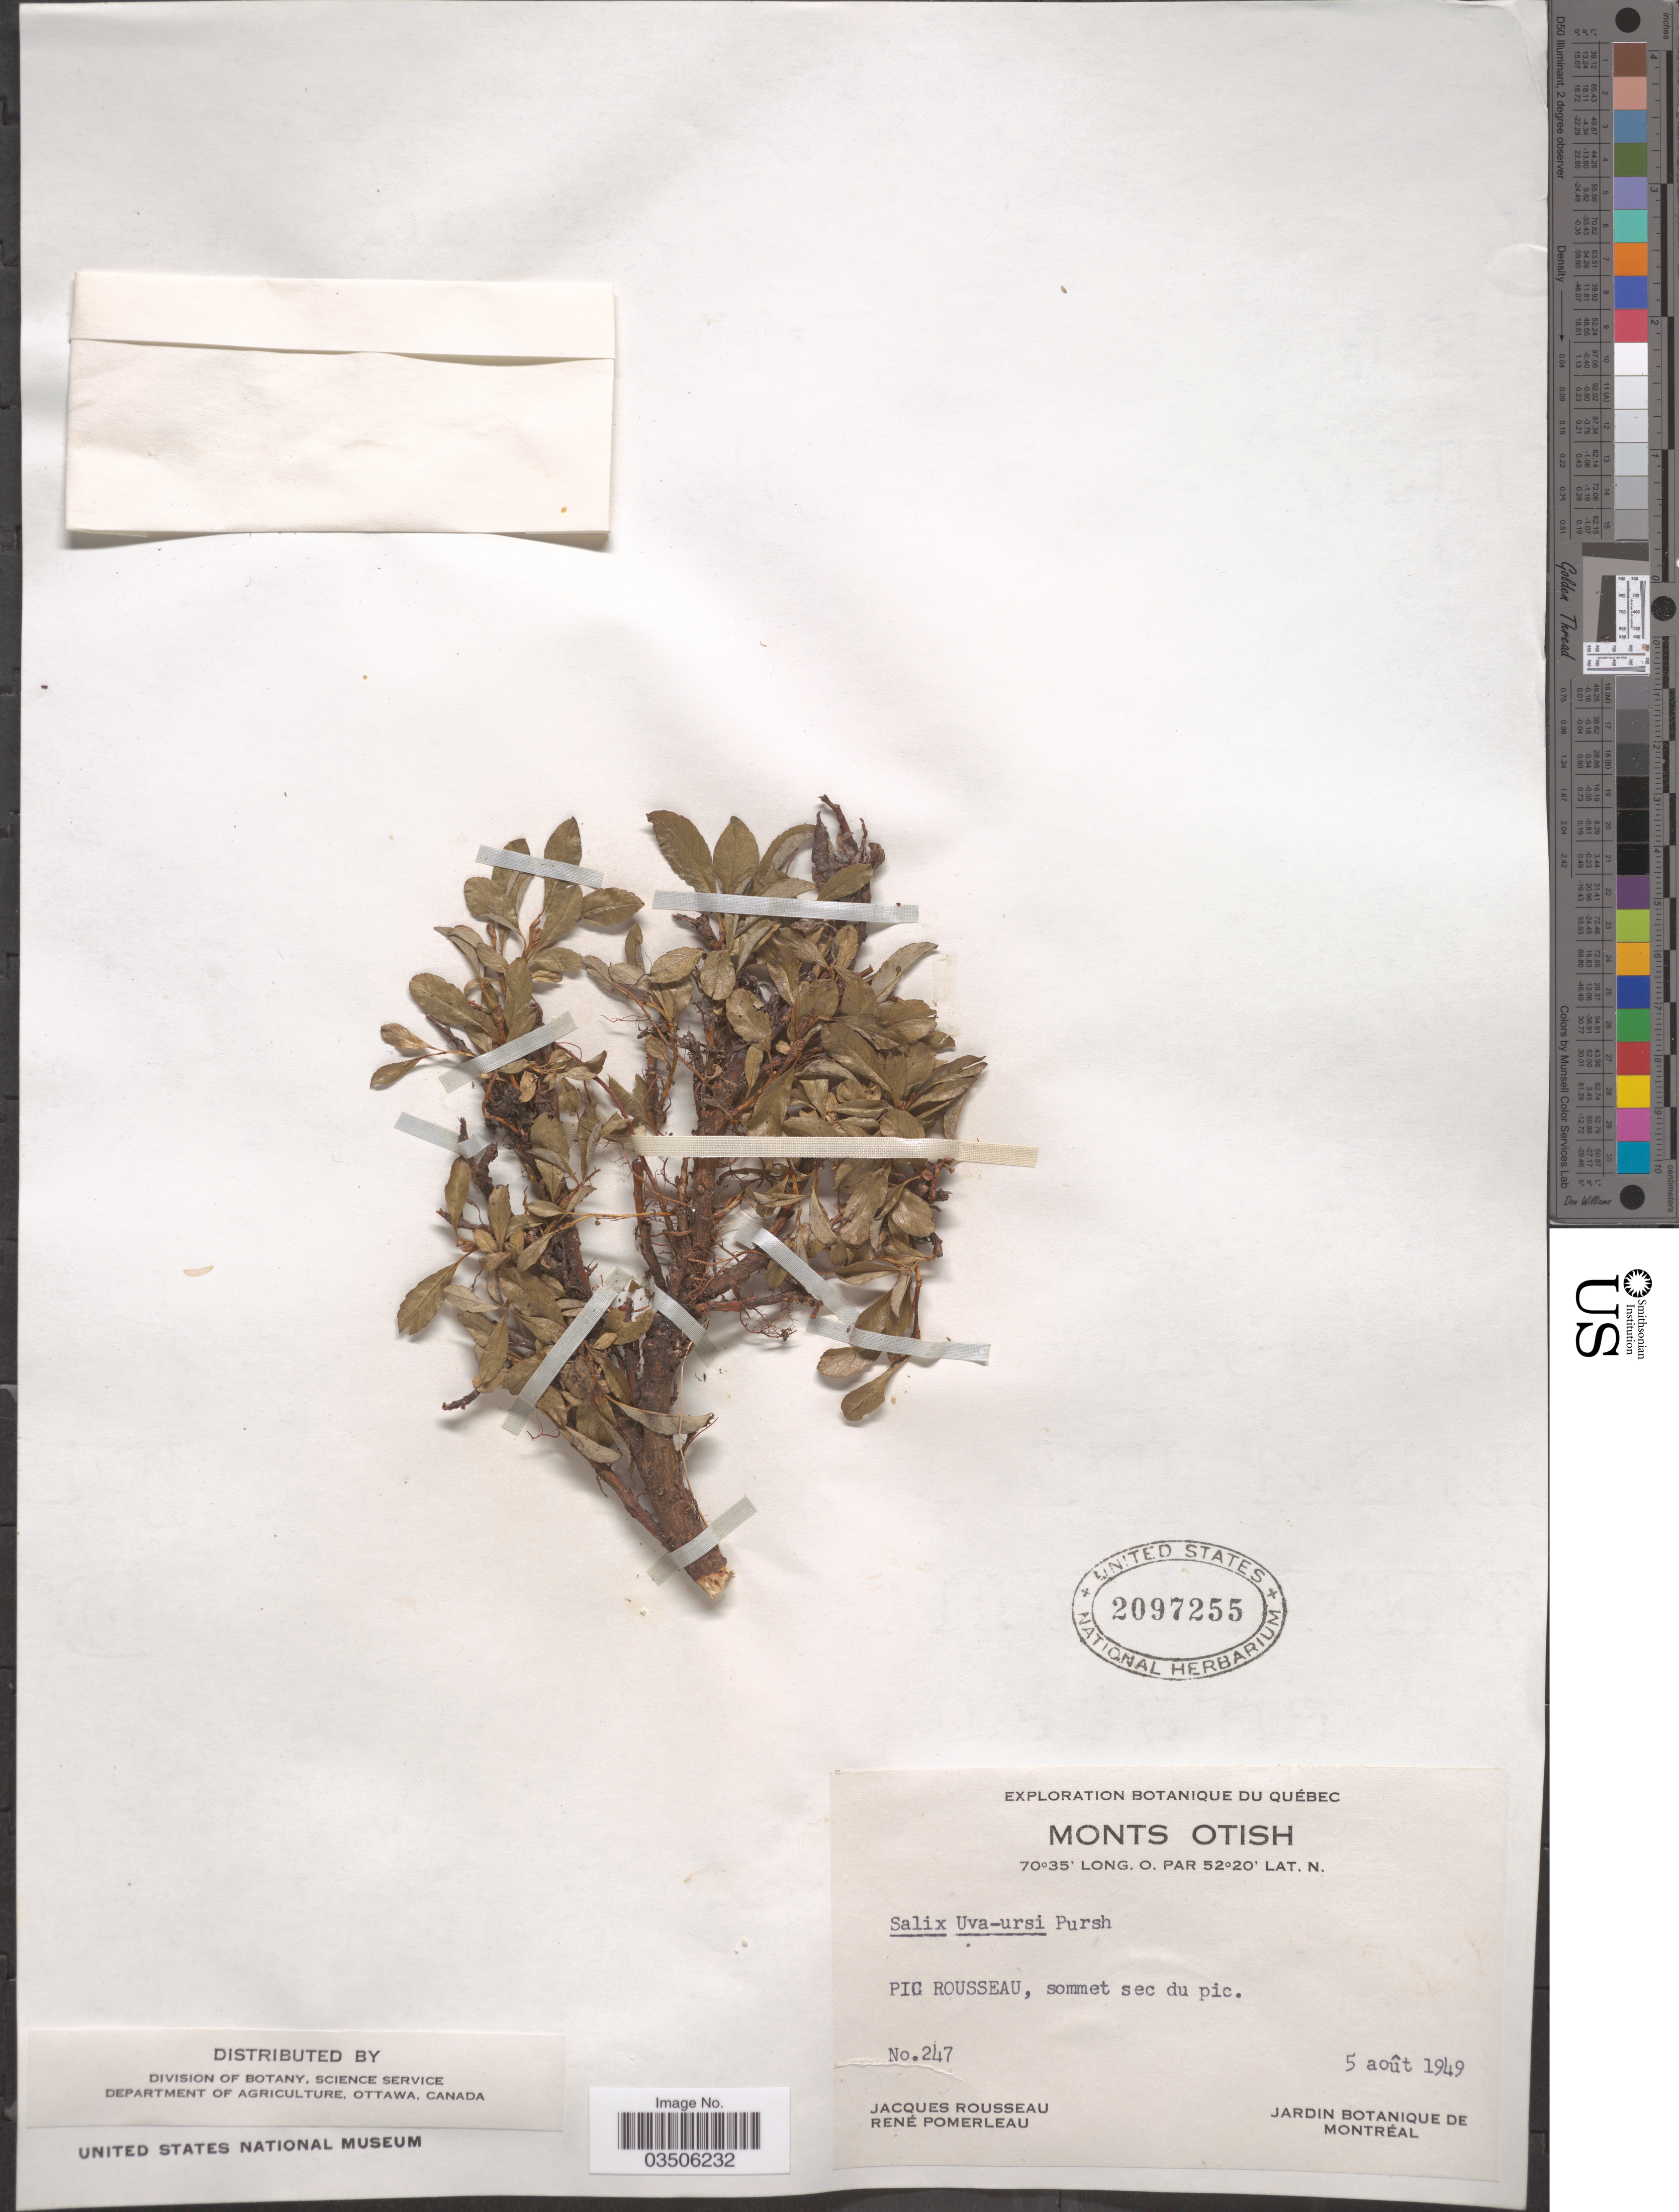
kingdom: Plantae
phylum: Tracheophyta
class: Magnoliopsida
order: Malpighiales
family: Salicaceae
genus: Salix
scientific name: Salix uva-ursi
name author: Pursh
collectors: J. Rousseau & R. Pomerleau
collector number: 247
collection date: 1949-08-05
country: Canada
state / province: Quebec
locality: Monts Otish. Pic Rousseau, sommet sec du pic.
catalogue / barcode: US 2097255